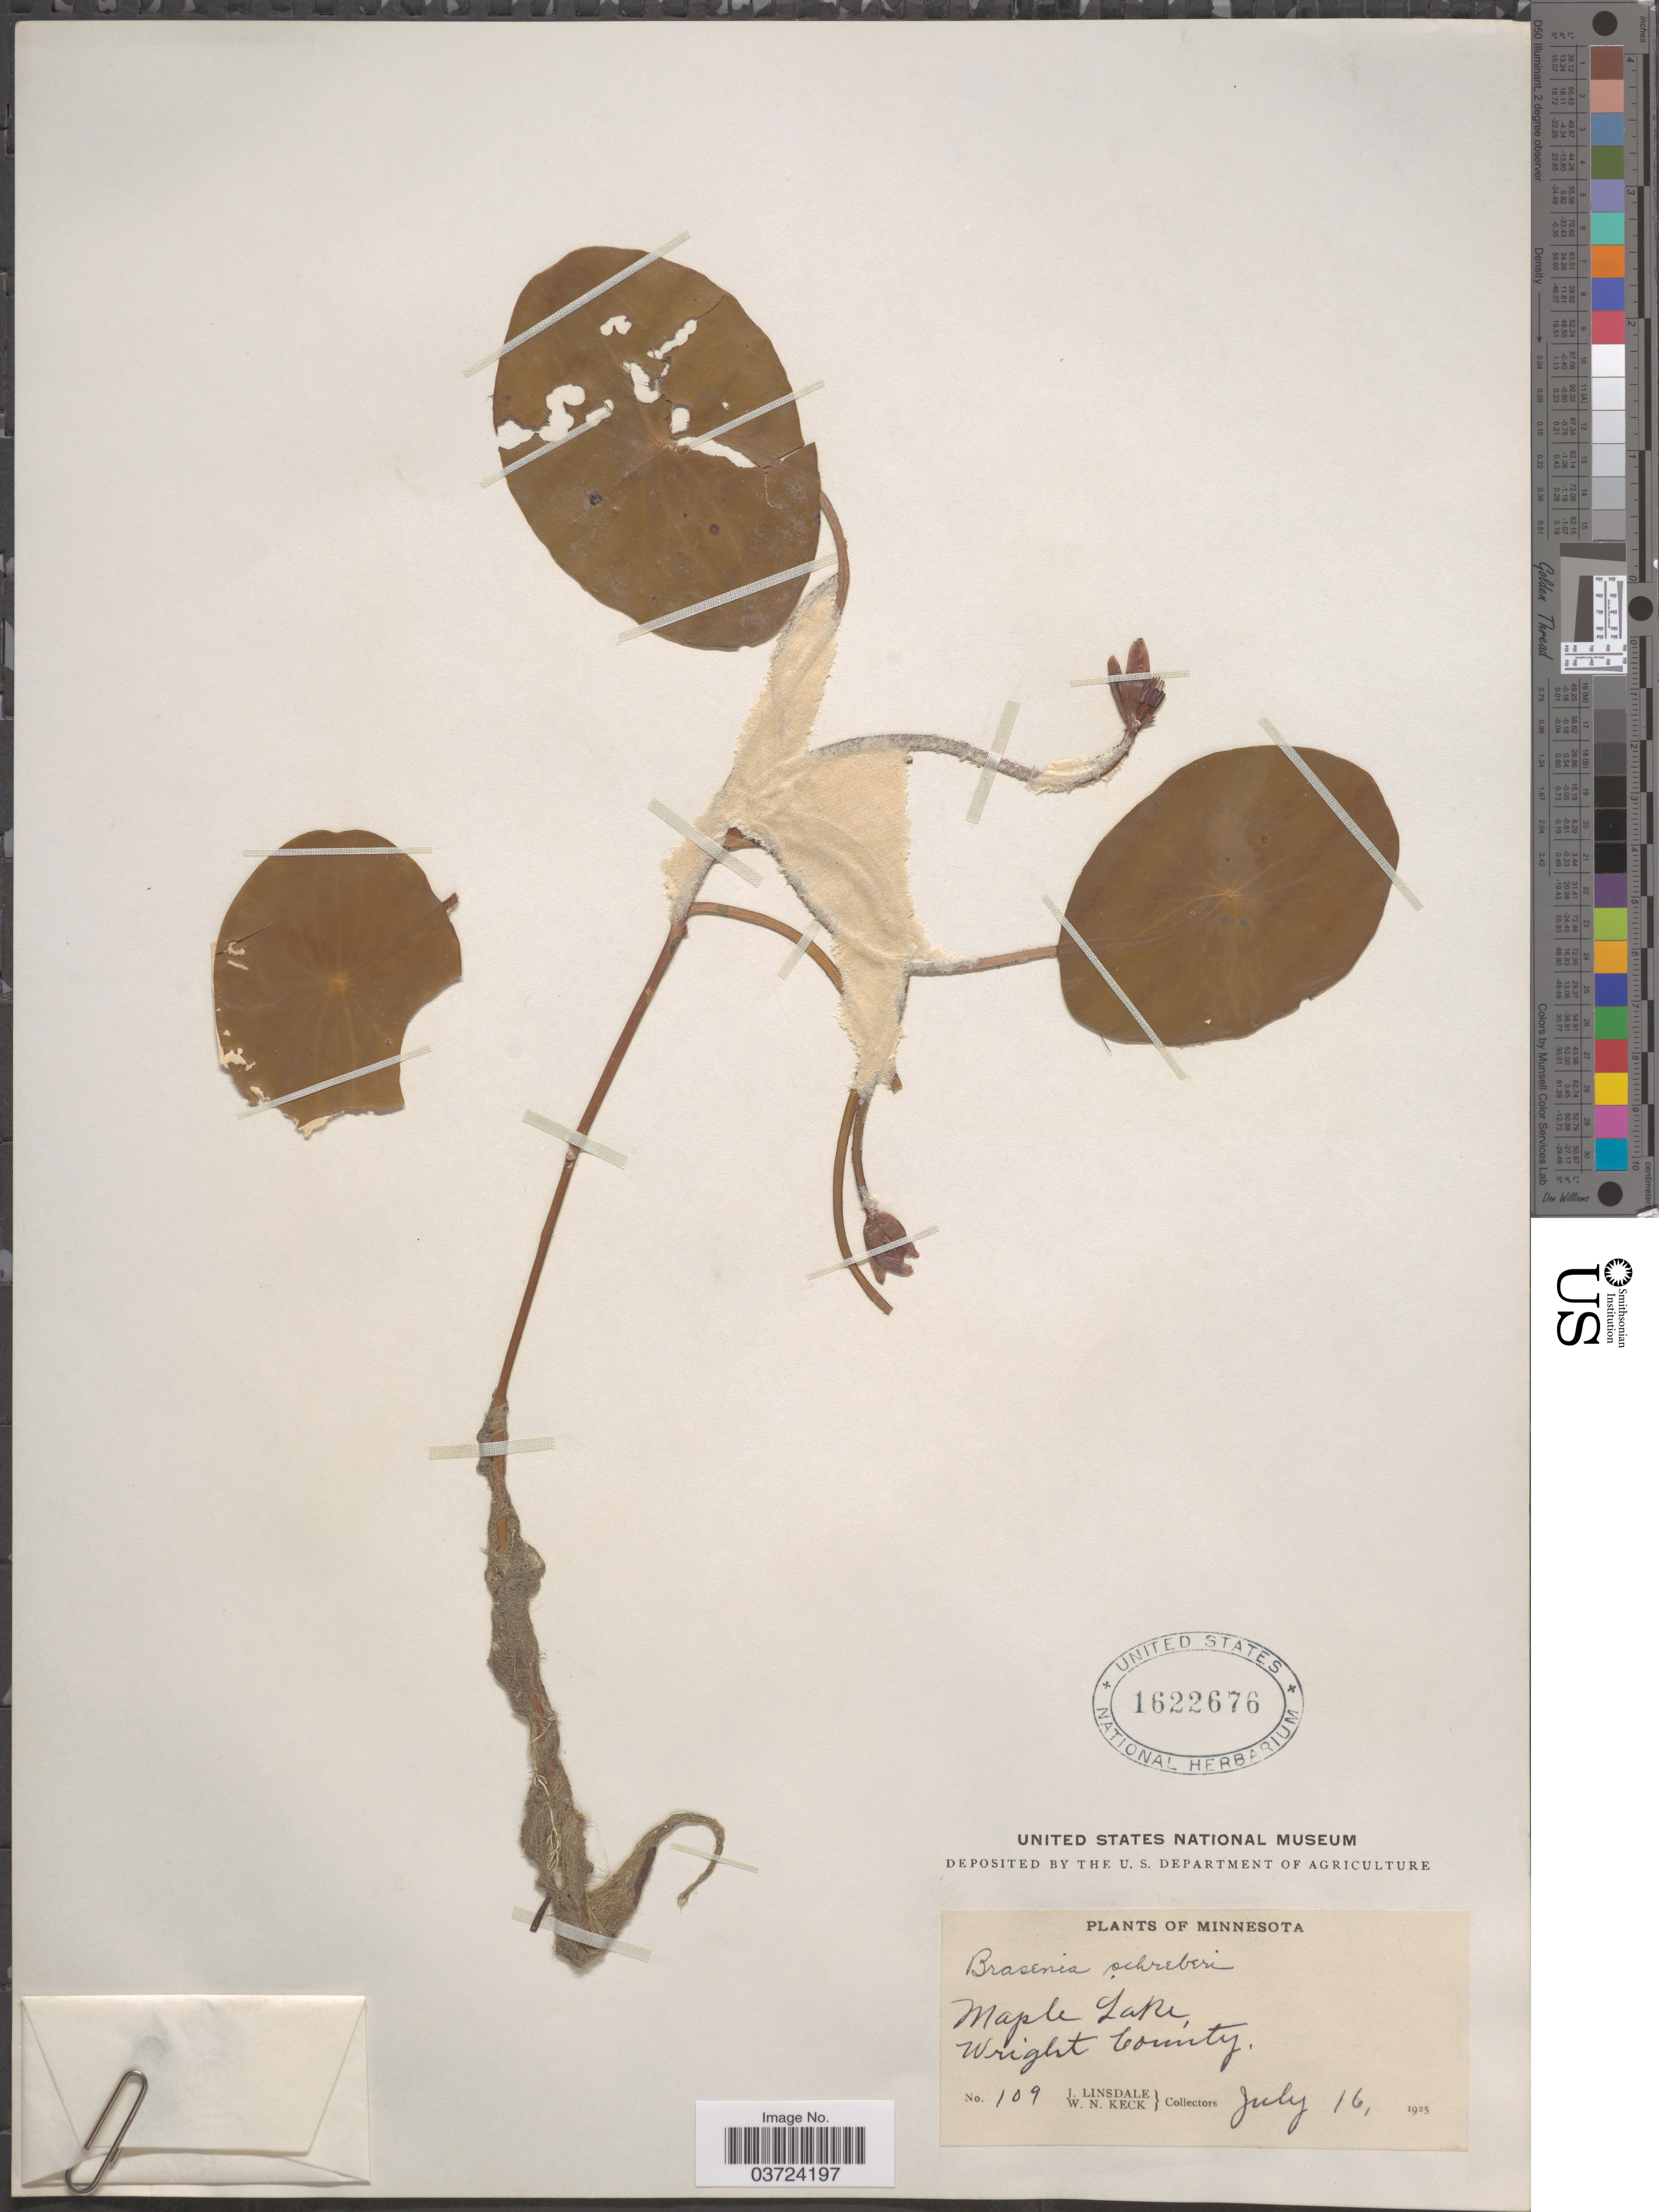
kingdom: Plantae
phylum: Tracheophyta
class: Magnoliopsida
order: Nymphaeales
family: Cabombaceae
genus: Brasenia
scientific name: Brasenia schreberi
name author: J.F. Gmel.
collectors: J. Linsdale & W. Keck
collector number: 109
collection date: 1925-07-16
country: United States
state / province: Minnesota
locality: Maple Lake, Wright County.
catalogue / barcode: US 1622676